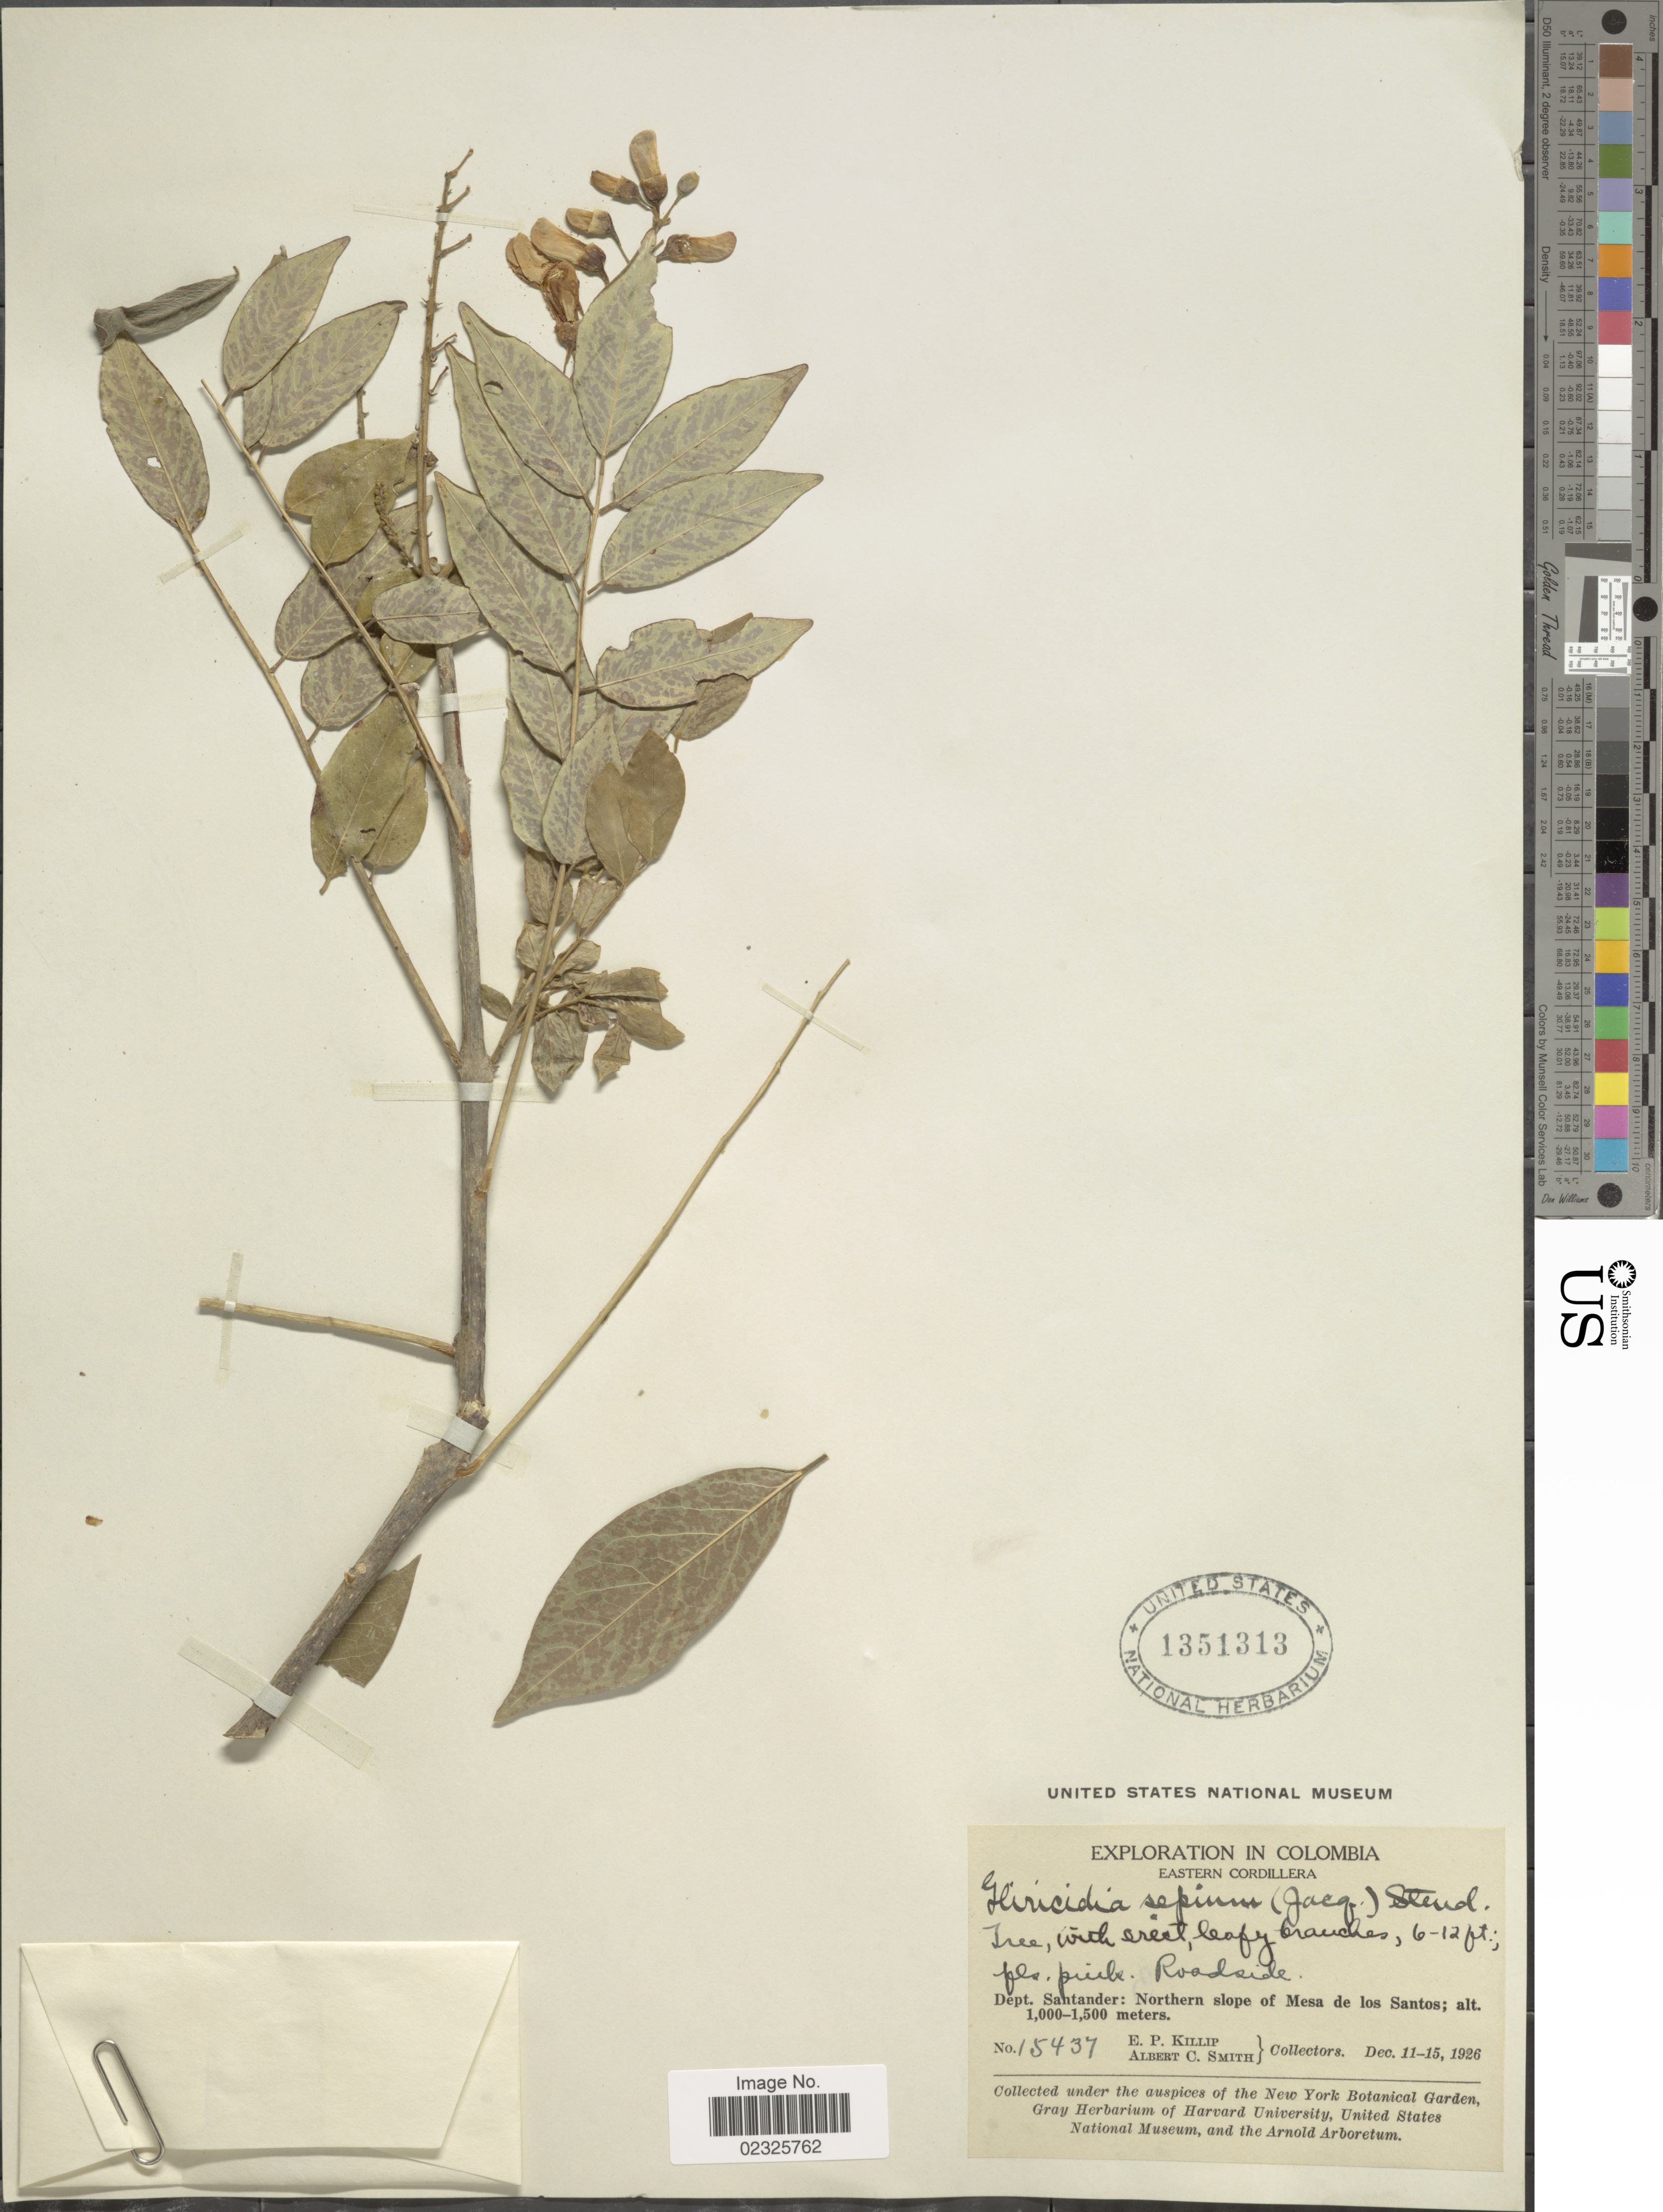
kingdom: Plantae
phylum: Tracheophyta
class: Magnoliopsida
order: Fabales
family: Fabaceae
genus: Gliricidia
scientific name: Gliricidia sepium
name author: (Jacq.) Kunth ex Walp.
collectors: E. P. Killip & A. C. Smith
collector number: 15437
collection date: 1926-12-11/1926-12-15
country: Colombia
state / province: Santander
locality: Eastern Cordillera. Dept. Santander, Northern slope of Mesa de los Santos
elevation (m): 1000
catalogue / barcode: US 1351313